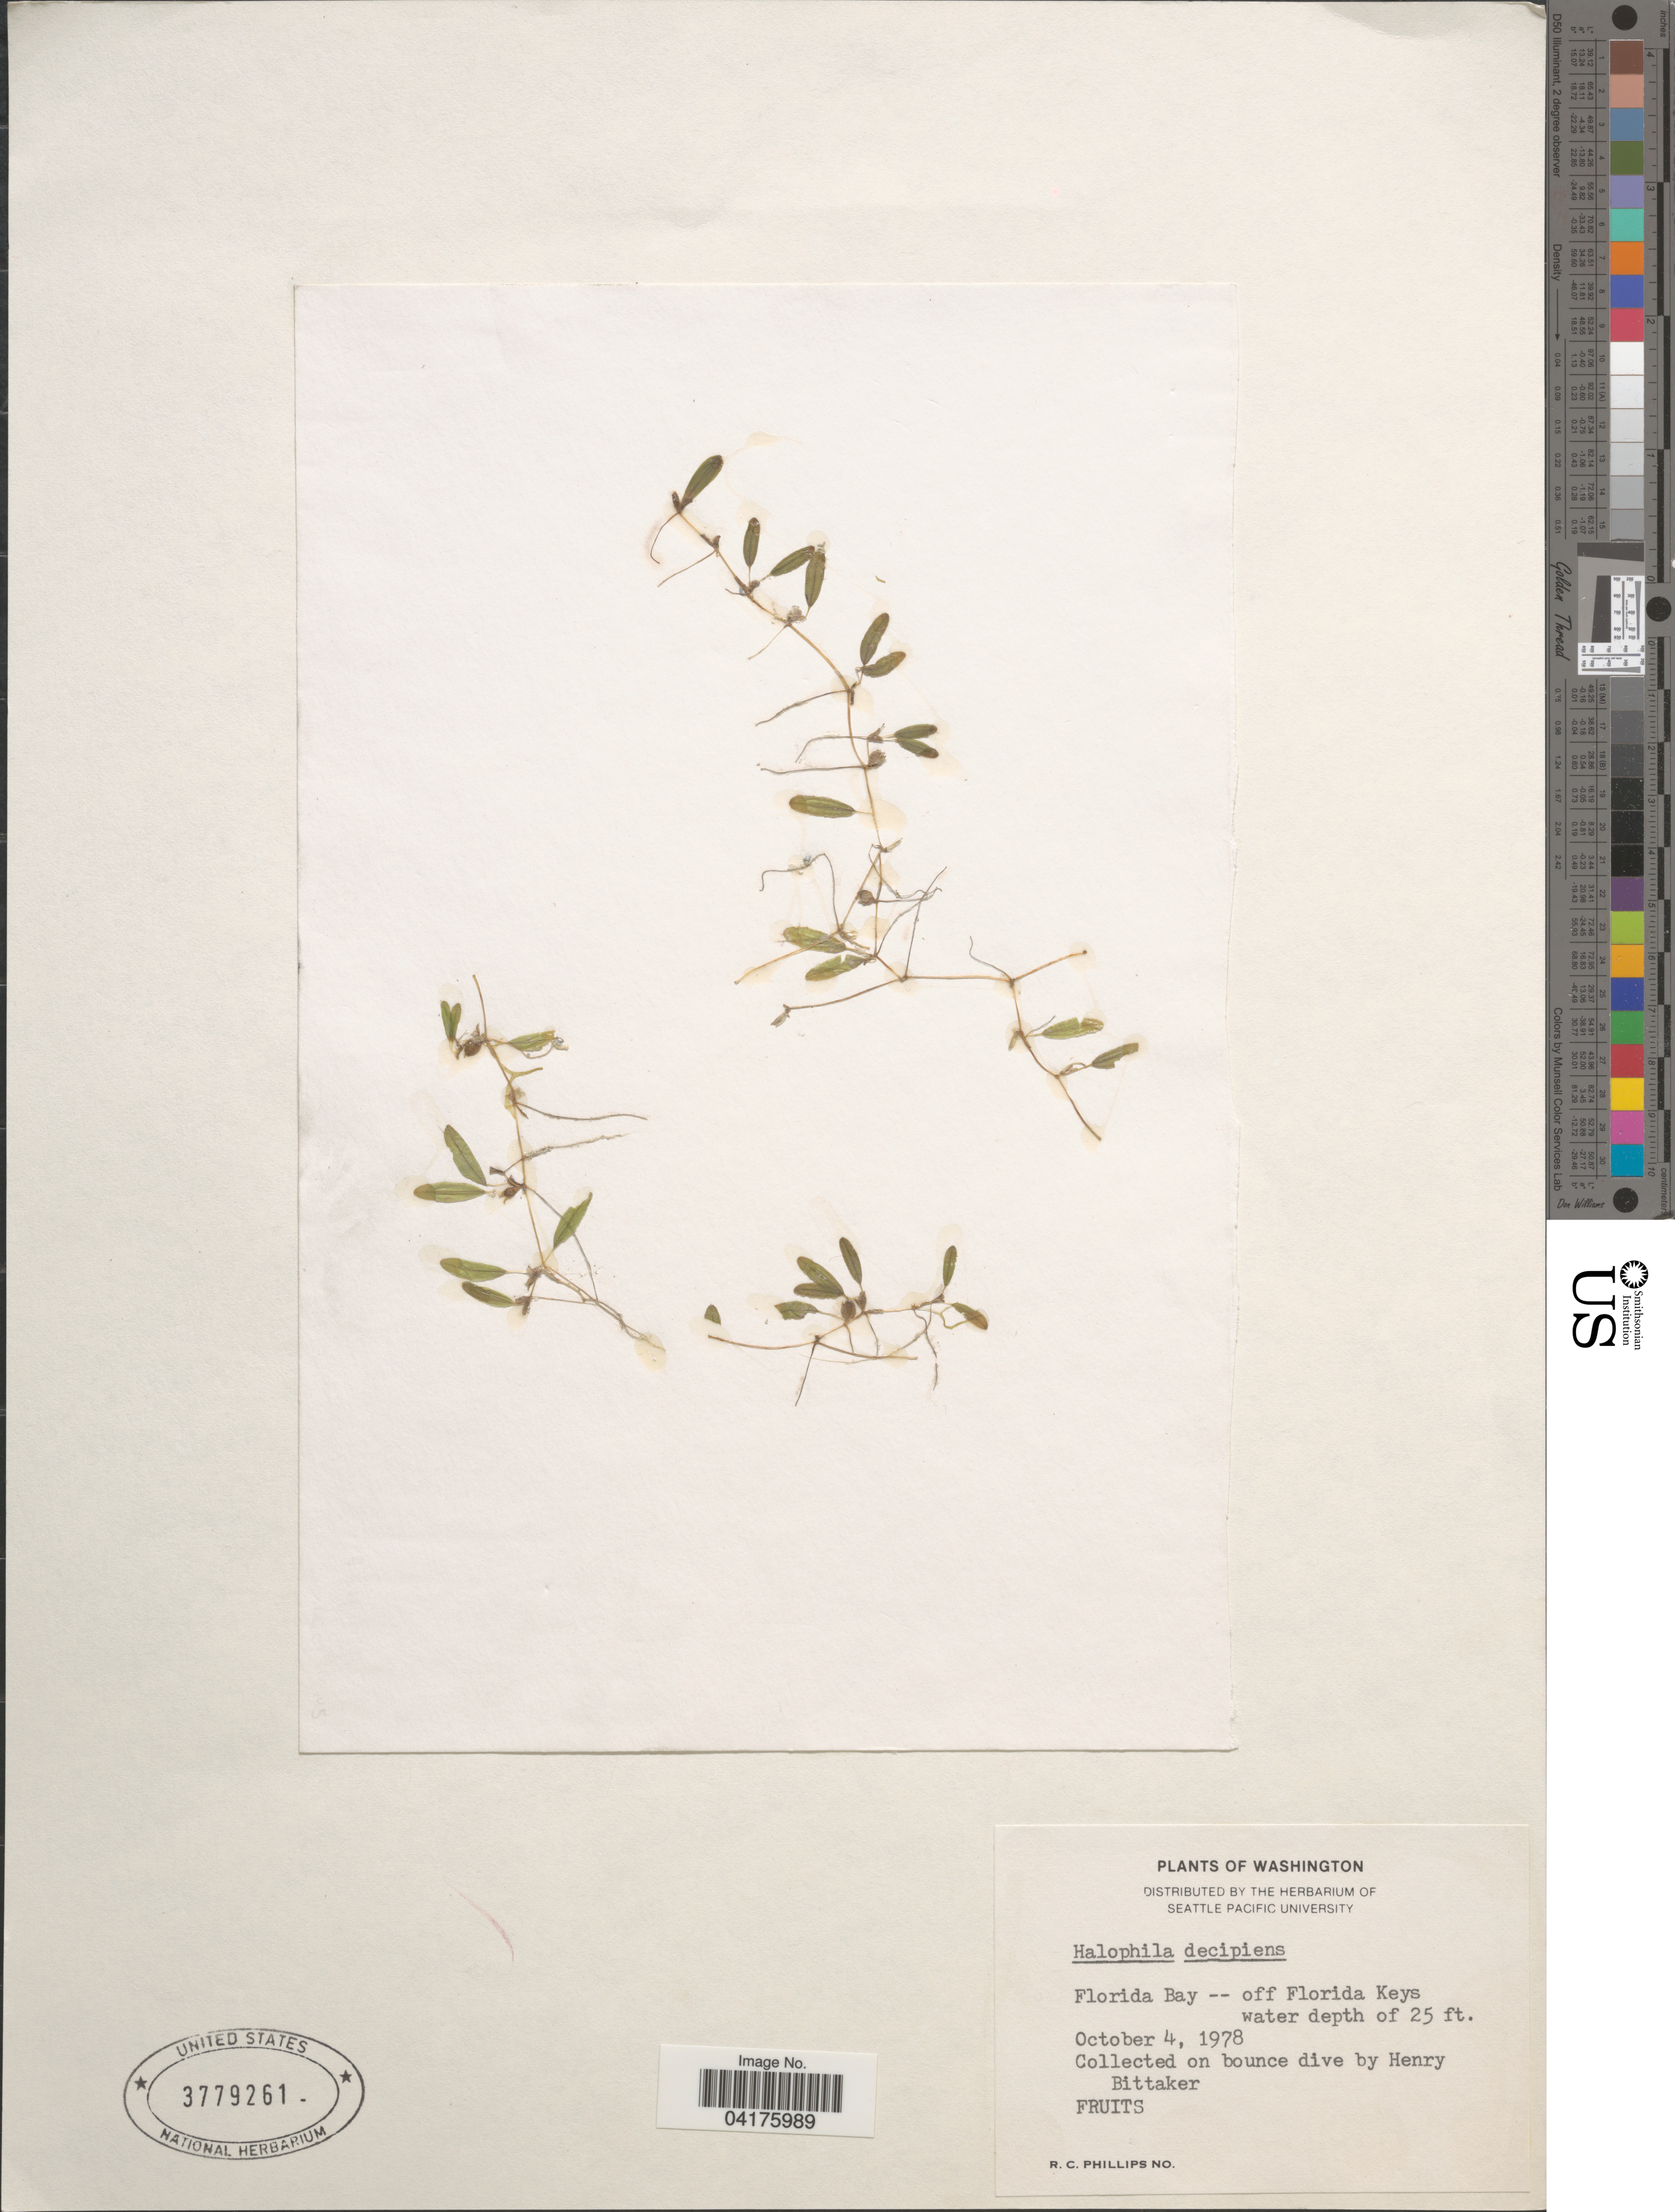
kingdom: Plantae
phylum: Tracheophyta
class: Liliopsida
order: Alismatales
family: Hydrocharitaceae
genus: Halophila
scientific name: Halophila decipiens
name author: Ostenf.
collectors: H. Bittaker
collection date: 1978-10-04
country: United States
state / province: Florida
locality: Florida Bay -- off Florida Keys.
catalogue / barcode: US 3779261